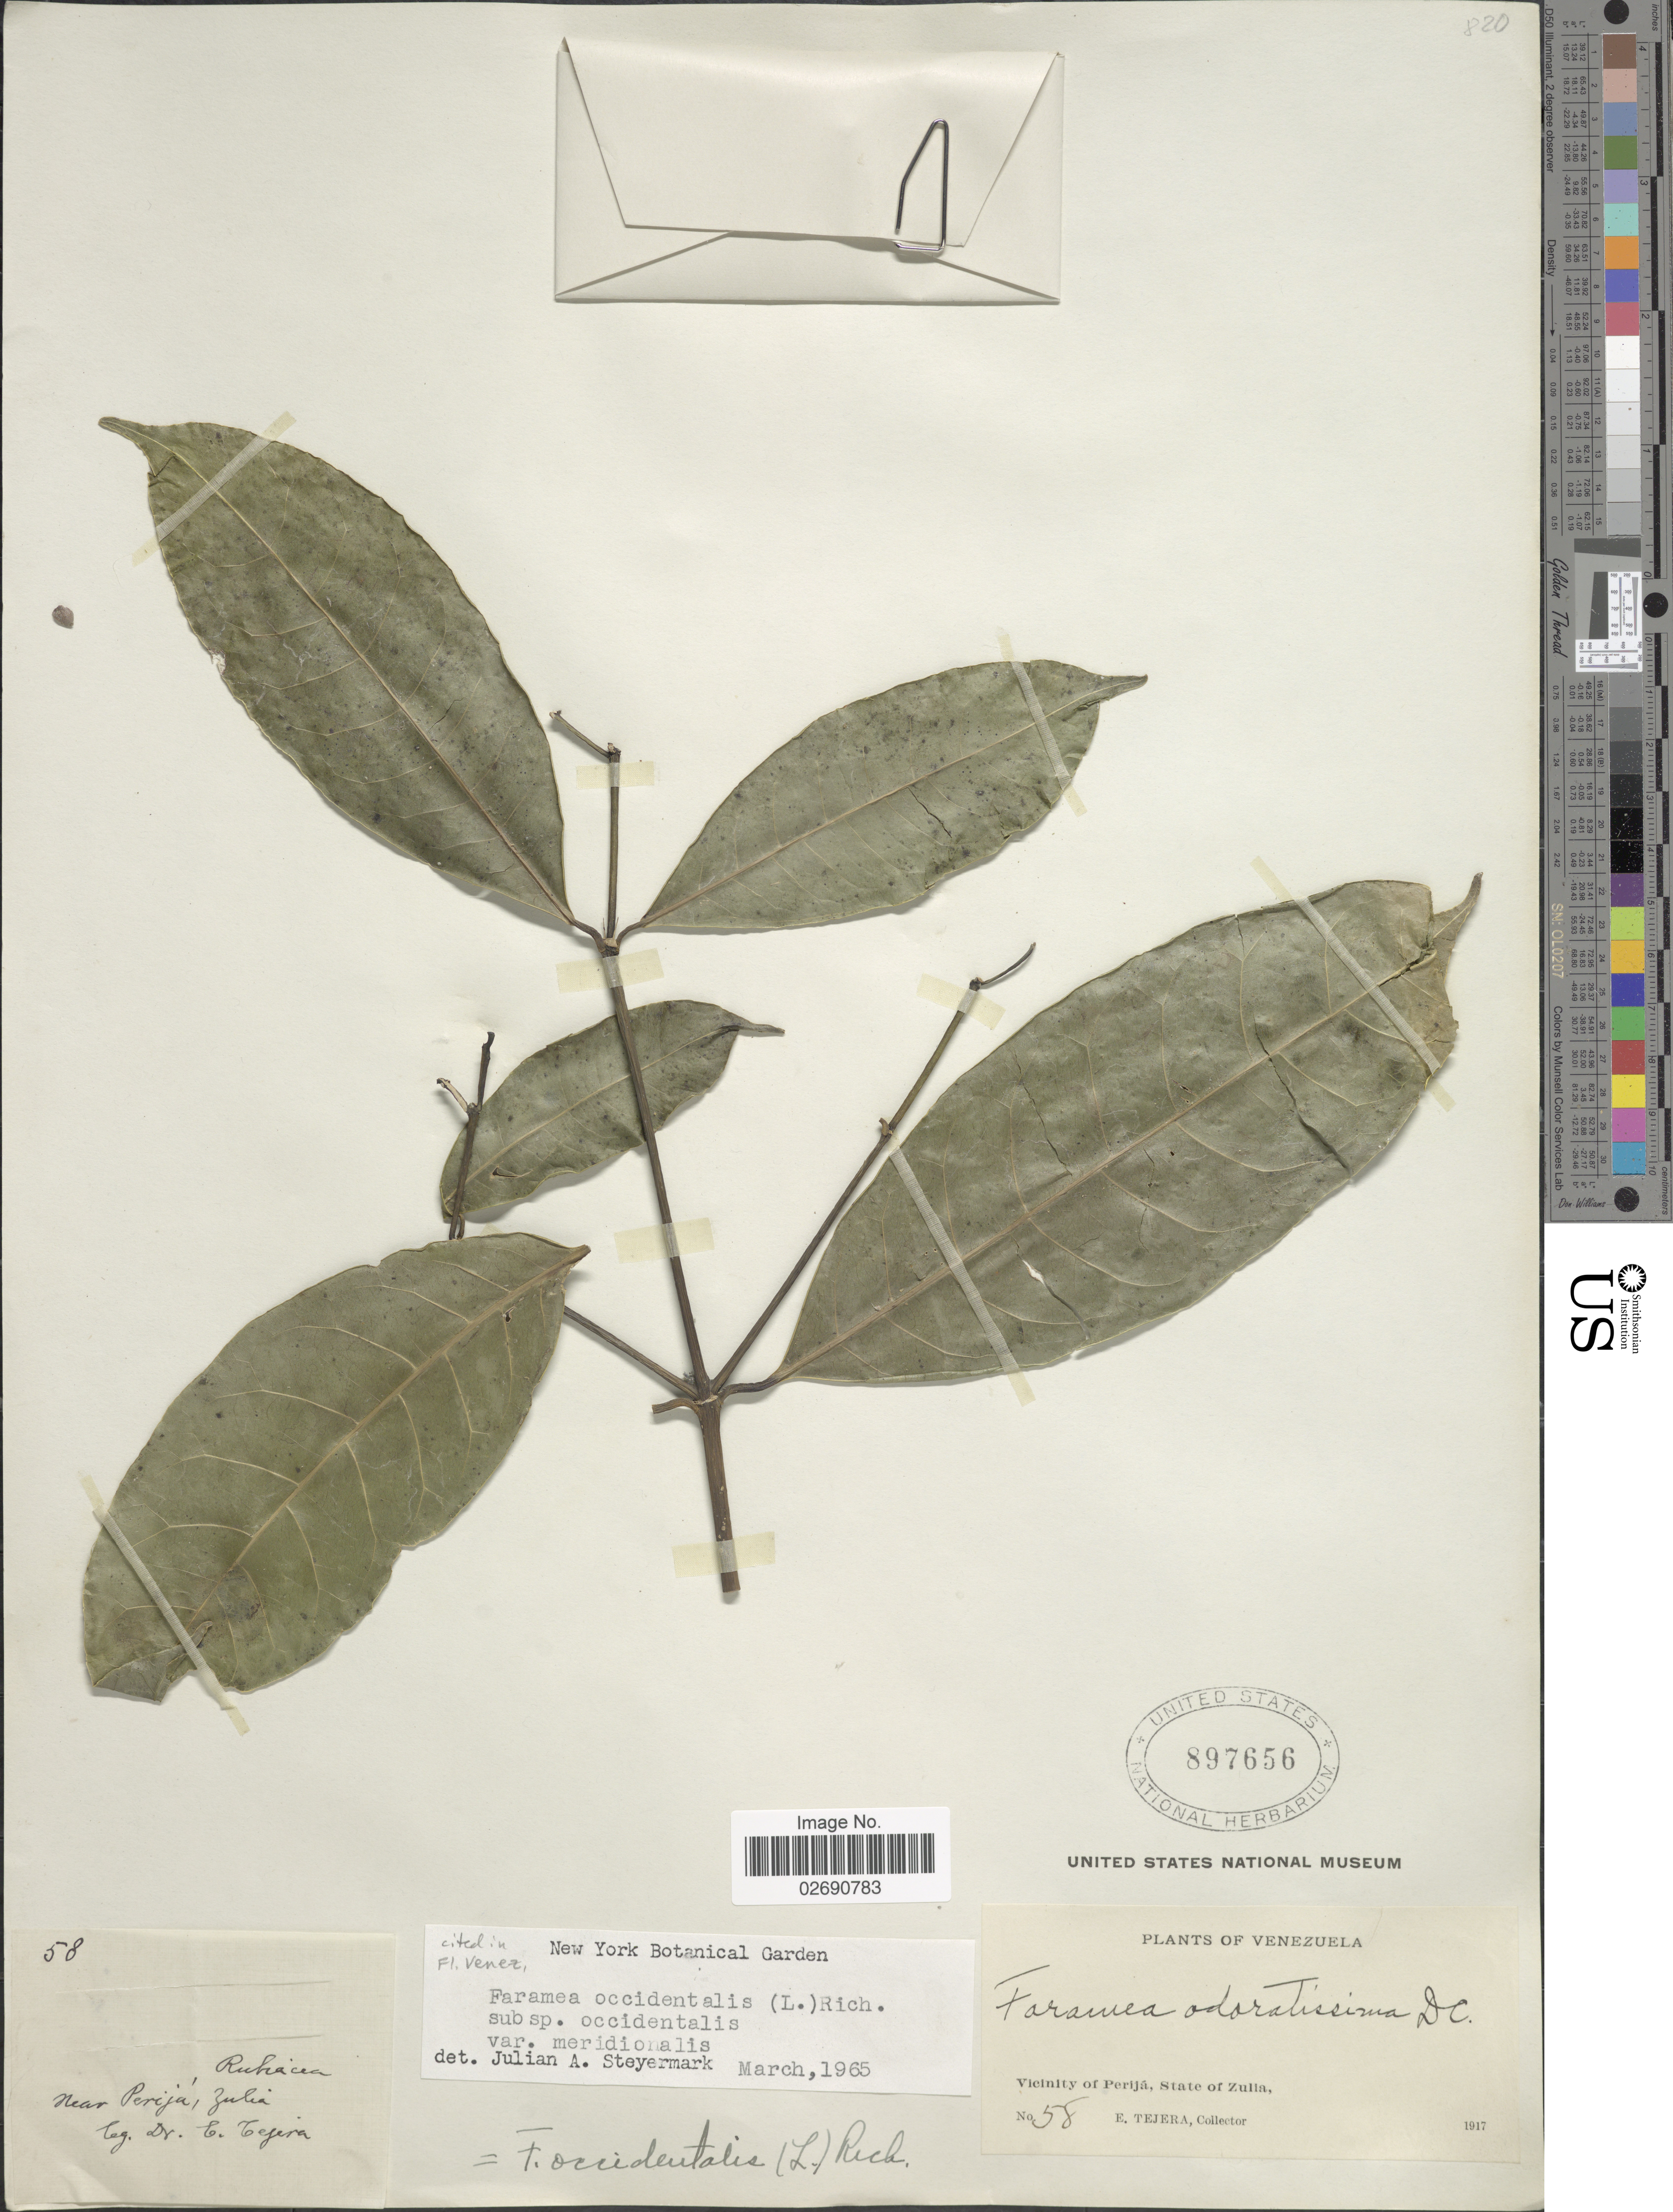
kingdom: Plantae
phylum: Tracheophyta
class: Magnoliopsida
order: Gentianales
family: Rubiaceae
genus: Faramea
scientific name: Faramea occidentalis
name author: (L.) A. Rich.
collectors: E. Tejera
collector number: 58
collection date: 1917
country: Venezuela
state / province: Zulia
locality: Vicinity of Perijá, Near Perijá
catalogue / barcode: US 897656